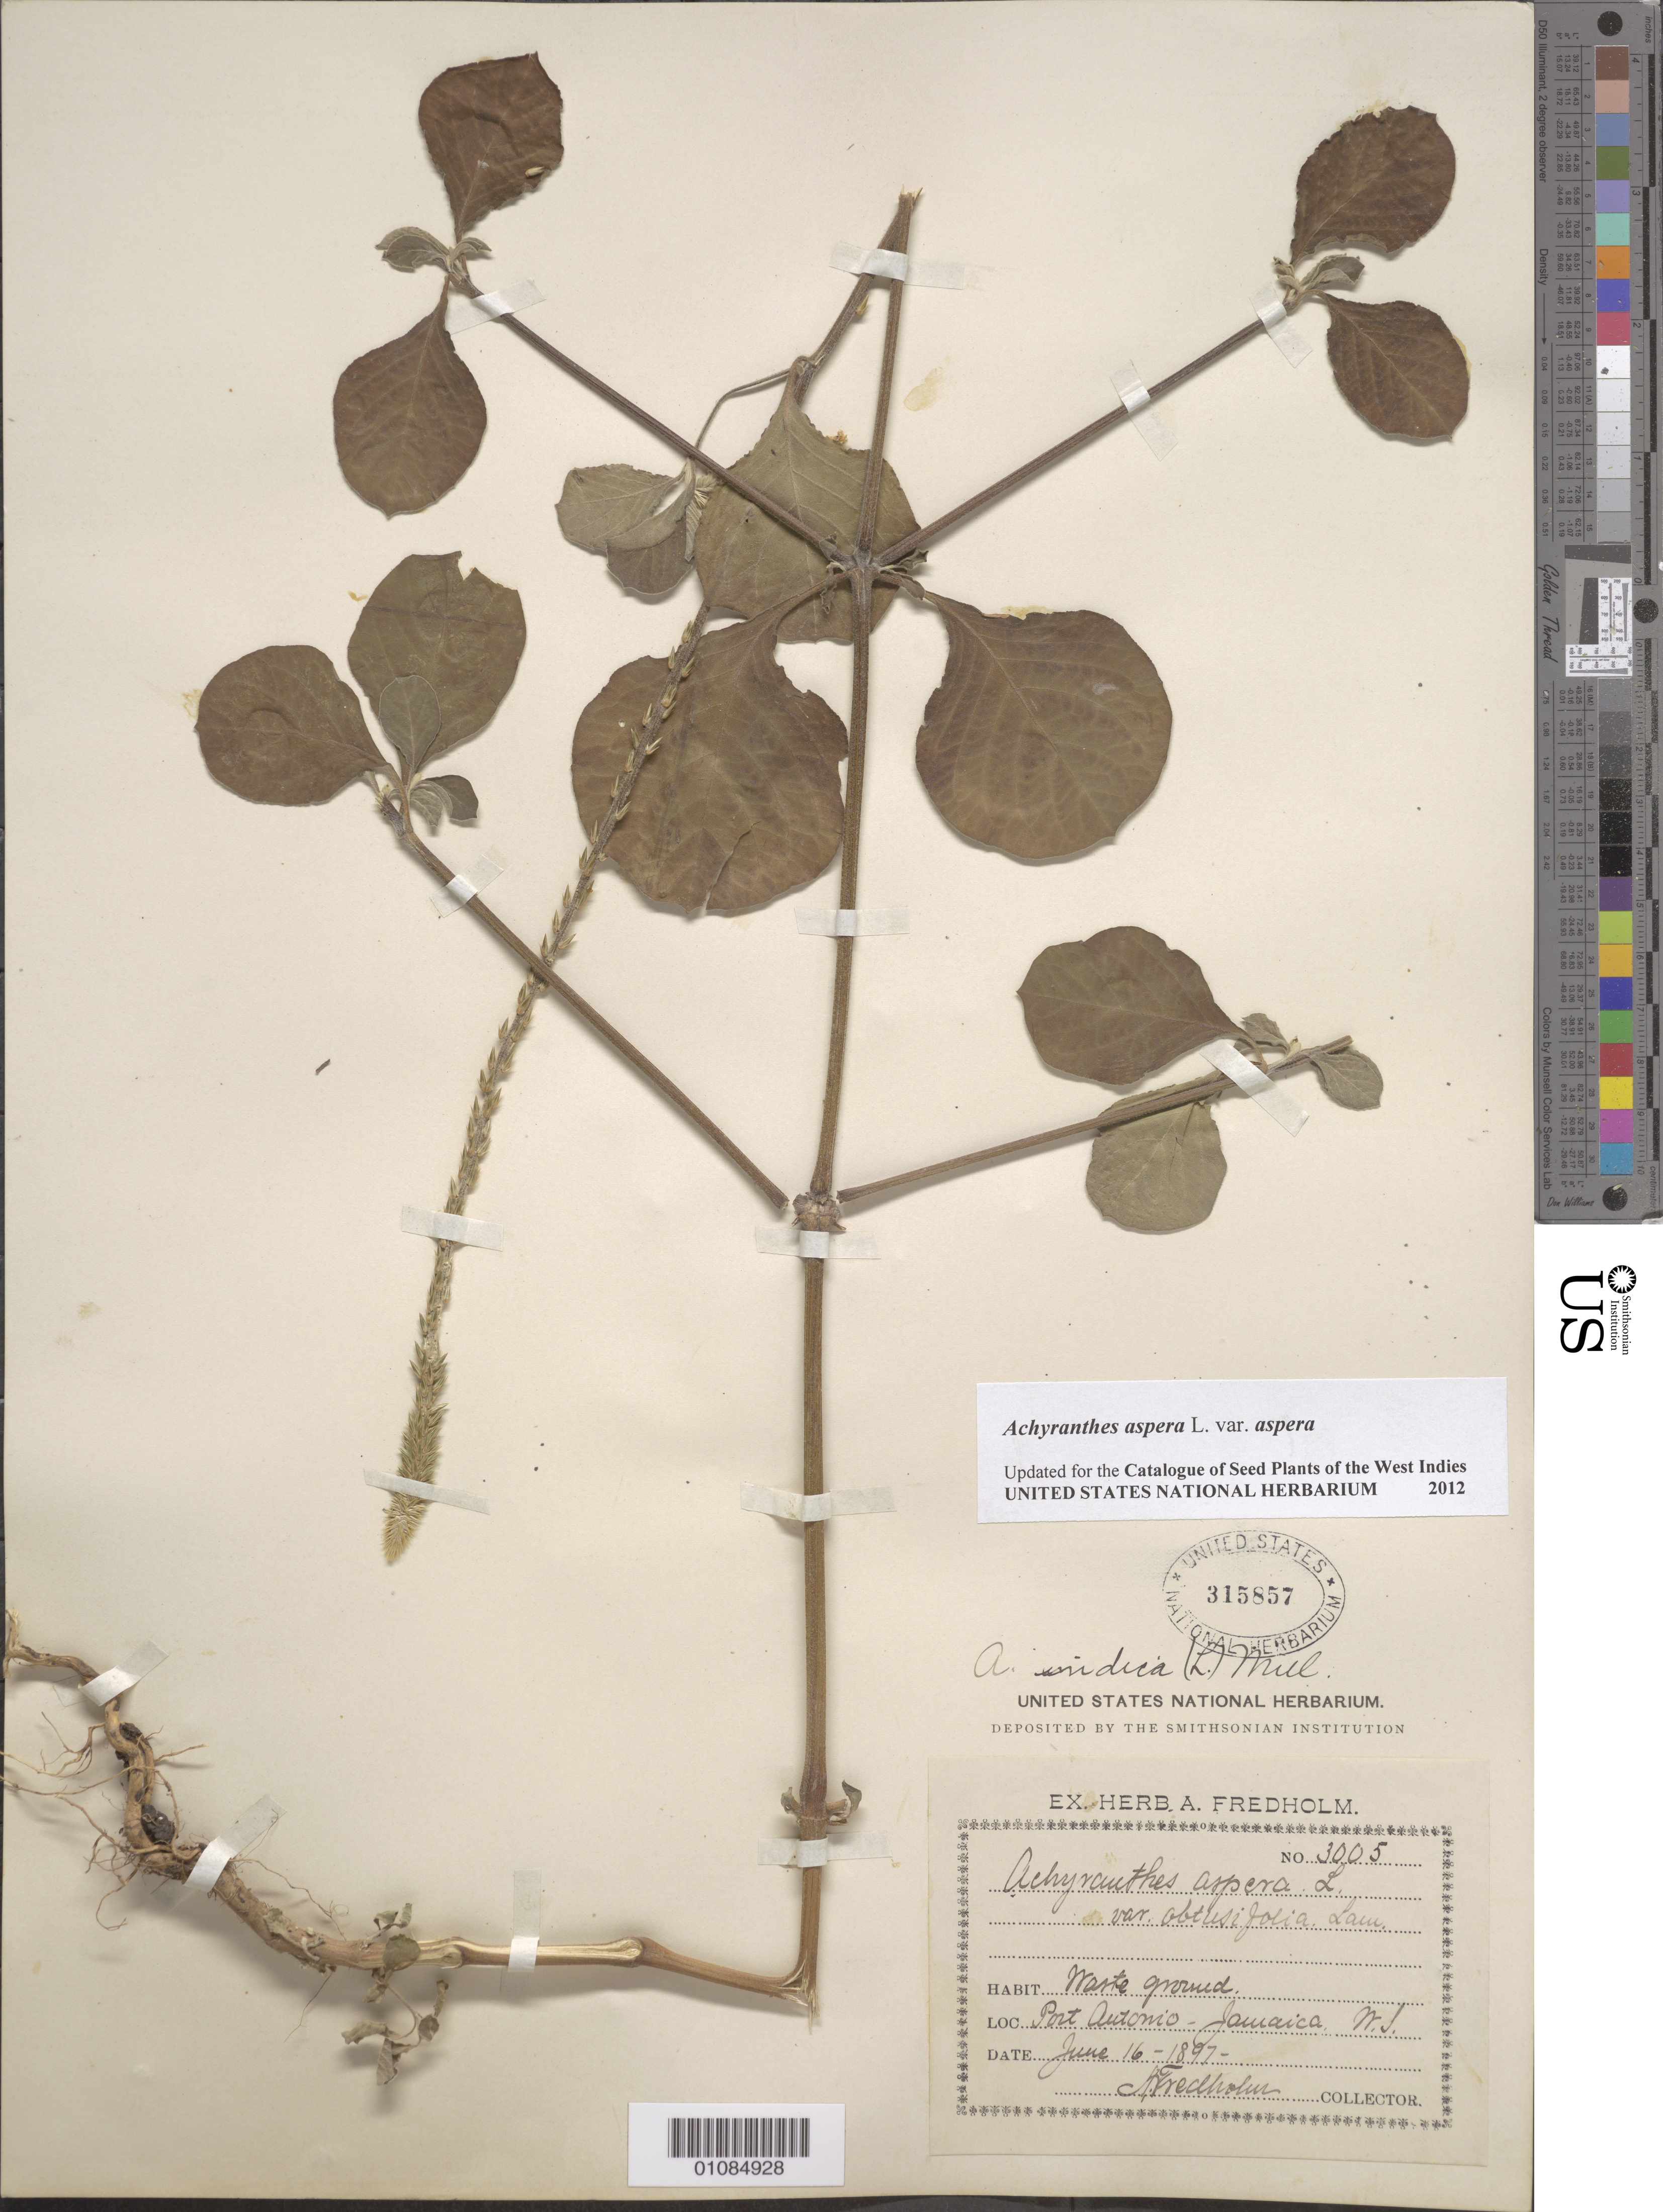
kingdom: Plantae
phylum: Tracheophyta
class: Magnoliopsida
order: Caryophyllales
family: Amaranthaceae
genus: Achyranthes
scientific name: Achyranthes aspera var. aspera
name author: L.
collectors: A. Fredholm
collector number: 3005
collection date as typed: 16 Jun 1897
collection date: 1897-06-16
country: Jamaica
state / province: Portland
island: Jamaica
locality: Port Antonio.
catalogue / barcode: US 315857